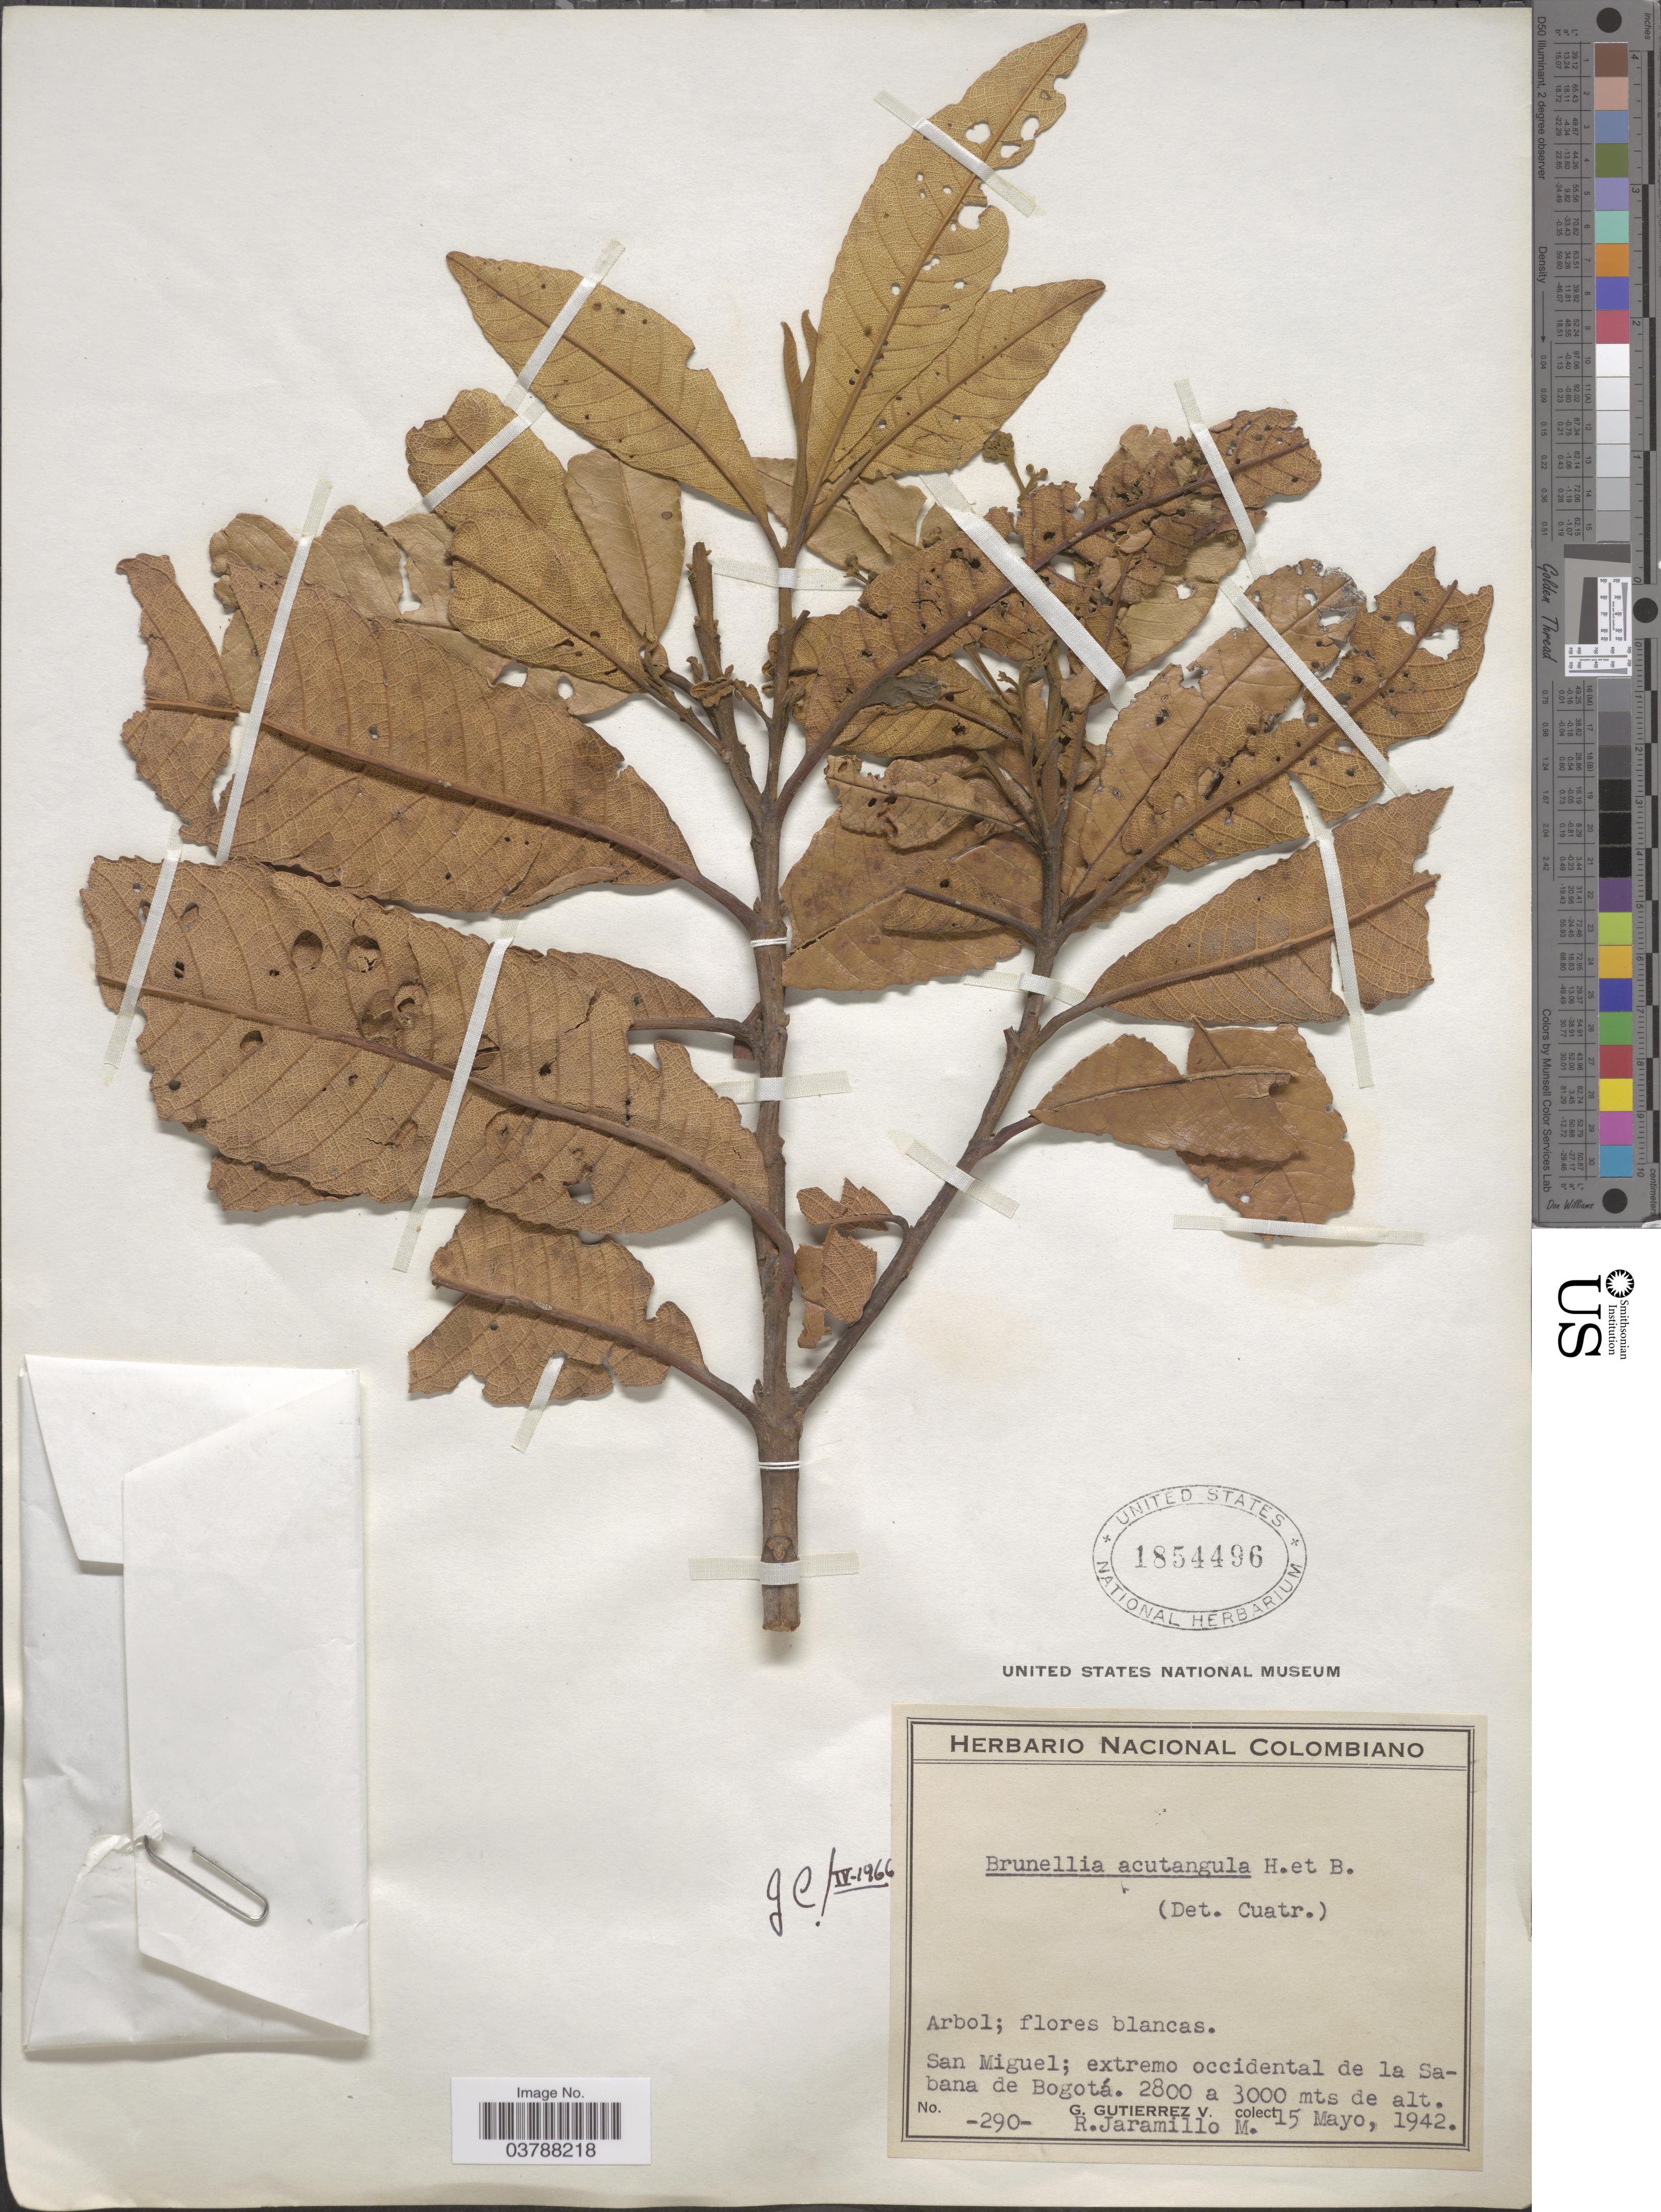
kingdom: Plantae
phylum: Tracheophyta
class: Magnoliopsida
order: Oxalidales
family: Brunelliaceae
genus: Brunellia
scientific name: Brunellia acutangula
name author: Humb. & Bonpl.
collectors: G. Gutiérrez V. & R. Jaramillo M.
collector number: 290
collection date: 1942-05-15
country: Colombia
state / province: Bogota D.C.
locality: San Miguel; extremo occidental de la Sabana de Bogotá.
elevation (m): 2800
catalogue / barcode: US 1854496